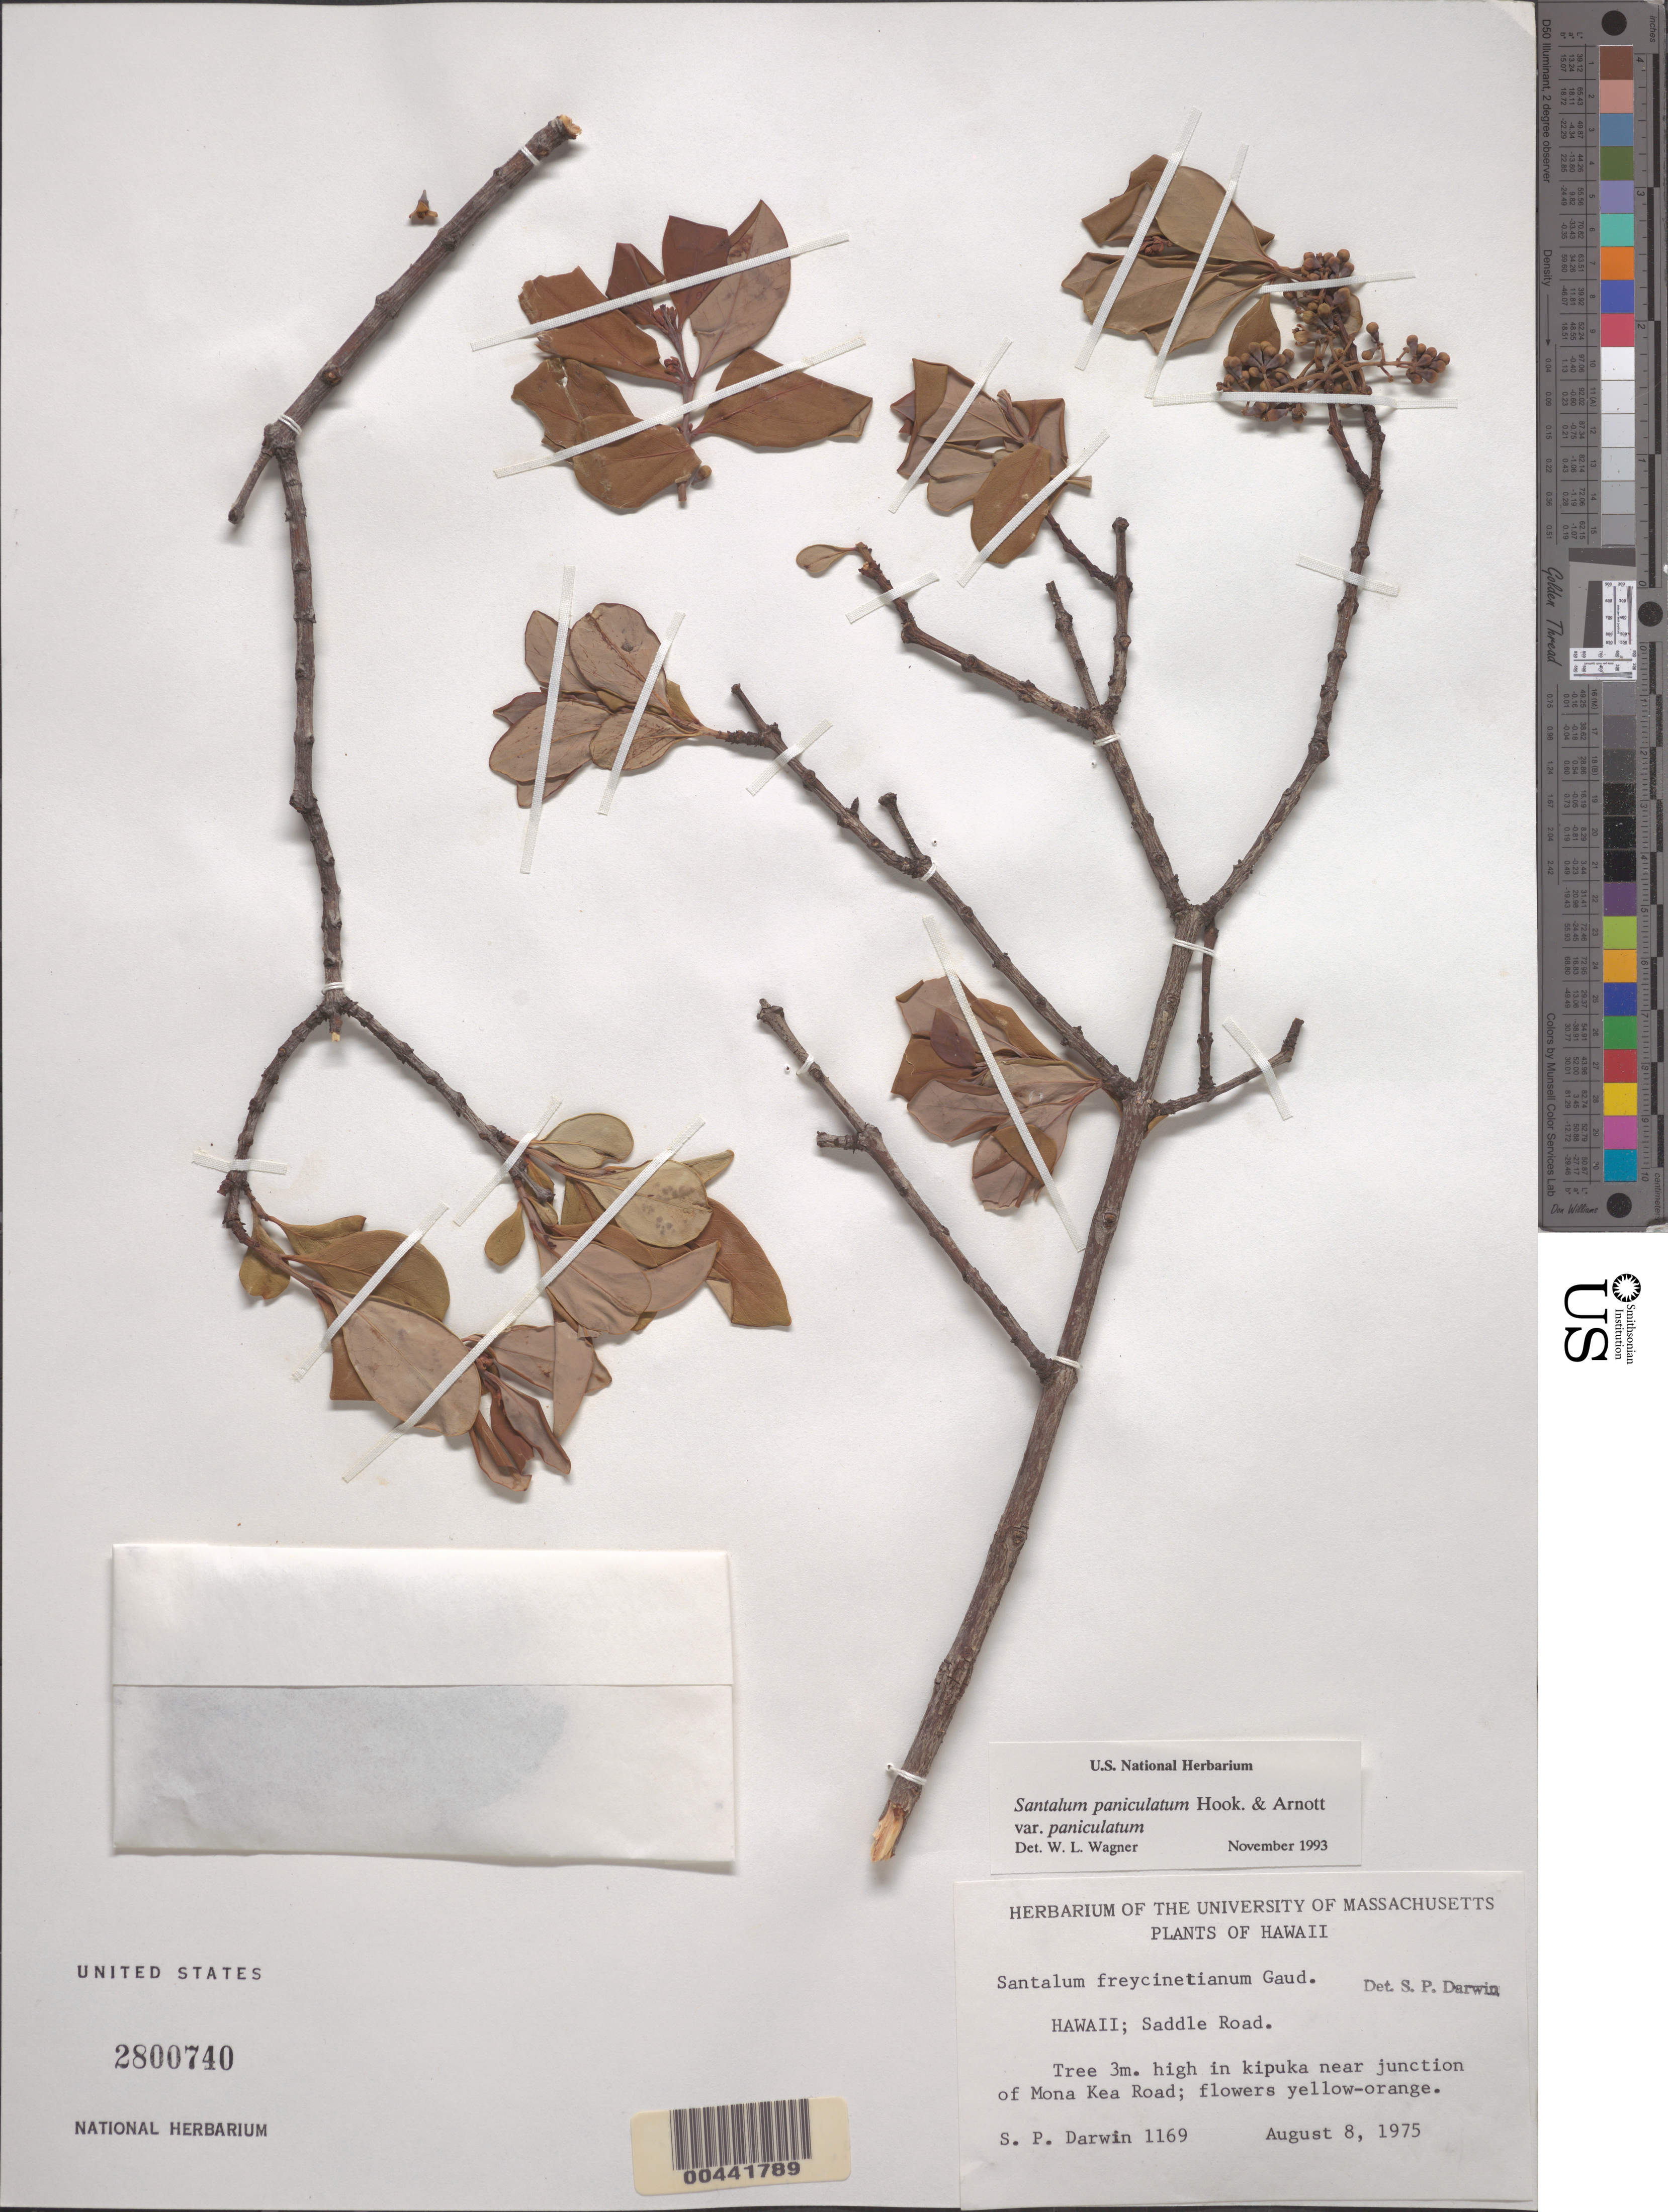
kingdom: Plantae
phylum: Tracheophyta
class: Magnoliopsida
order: Santalales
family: Santalaceae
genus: Santalum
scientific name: Santalum paniculatum var. paniculatum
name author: Hook. & Arn.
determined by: Wagner, W. L., (BOT), Smithsonian Institution - National Museum of Natural History (UNITED STATES)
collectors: S. P. Darwin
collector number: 1169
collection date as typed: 8 Aug 1975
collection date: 1975-08-08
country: United States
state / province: Hawaii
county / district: Hawaii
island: Hawaii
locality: Saddle Road, in kipuka near junction of Mona Kea Road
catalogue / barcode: US 2800740